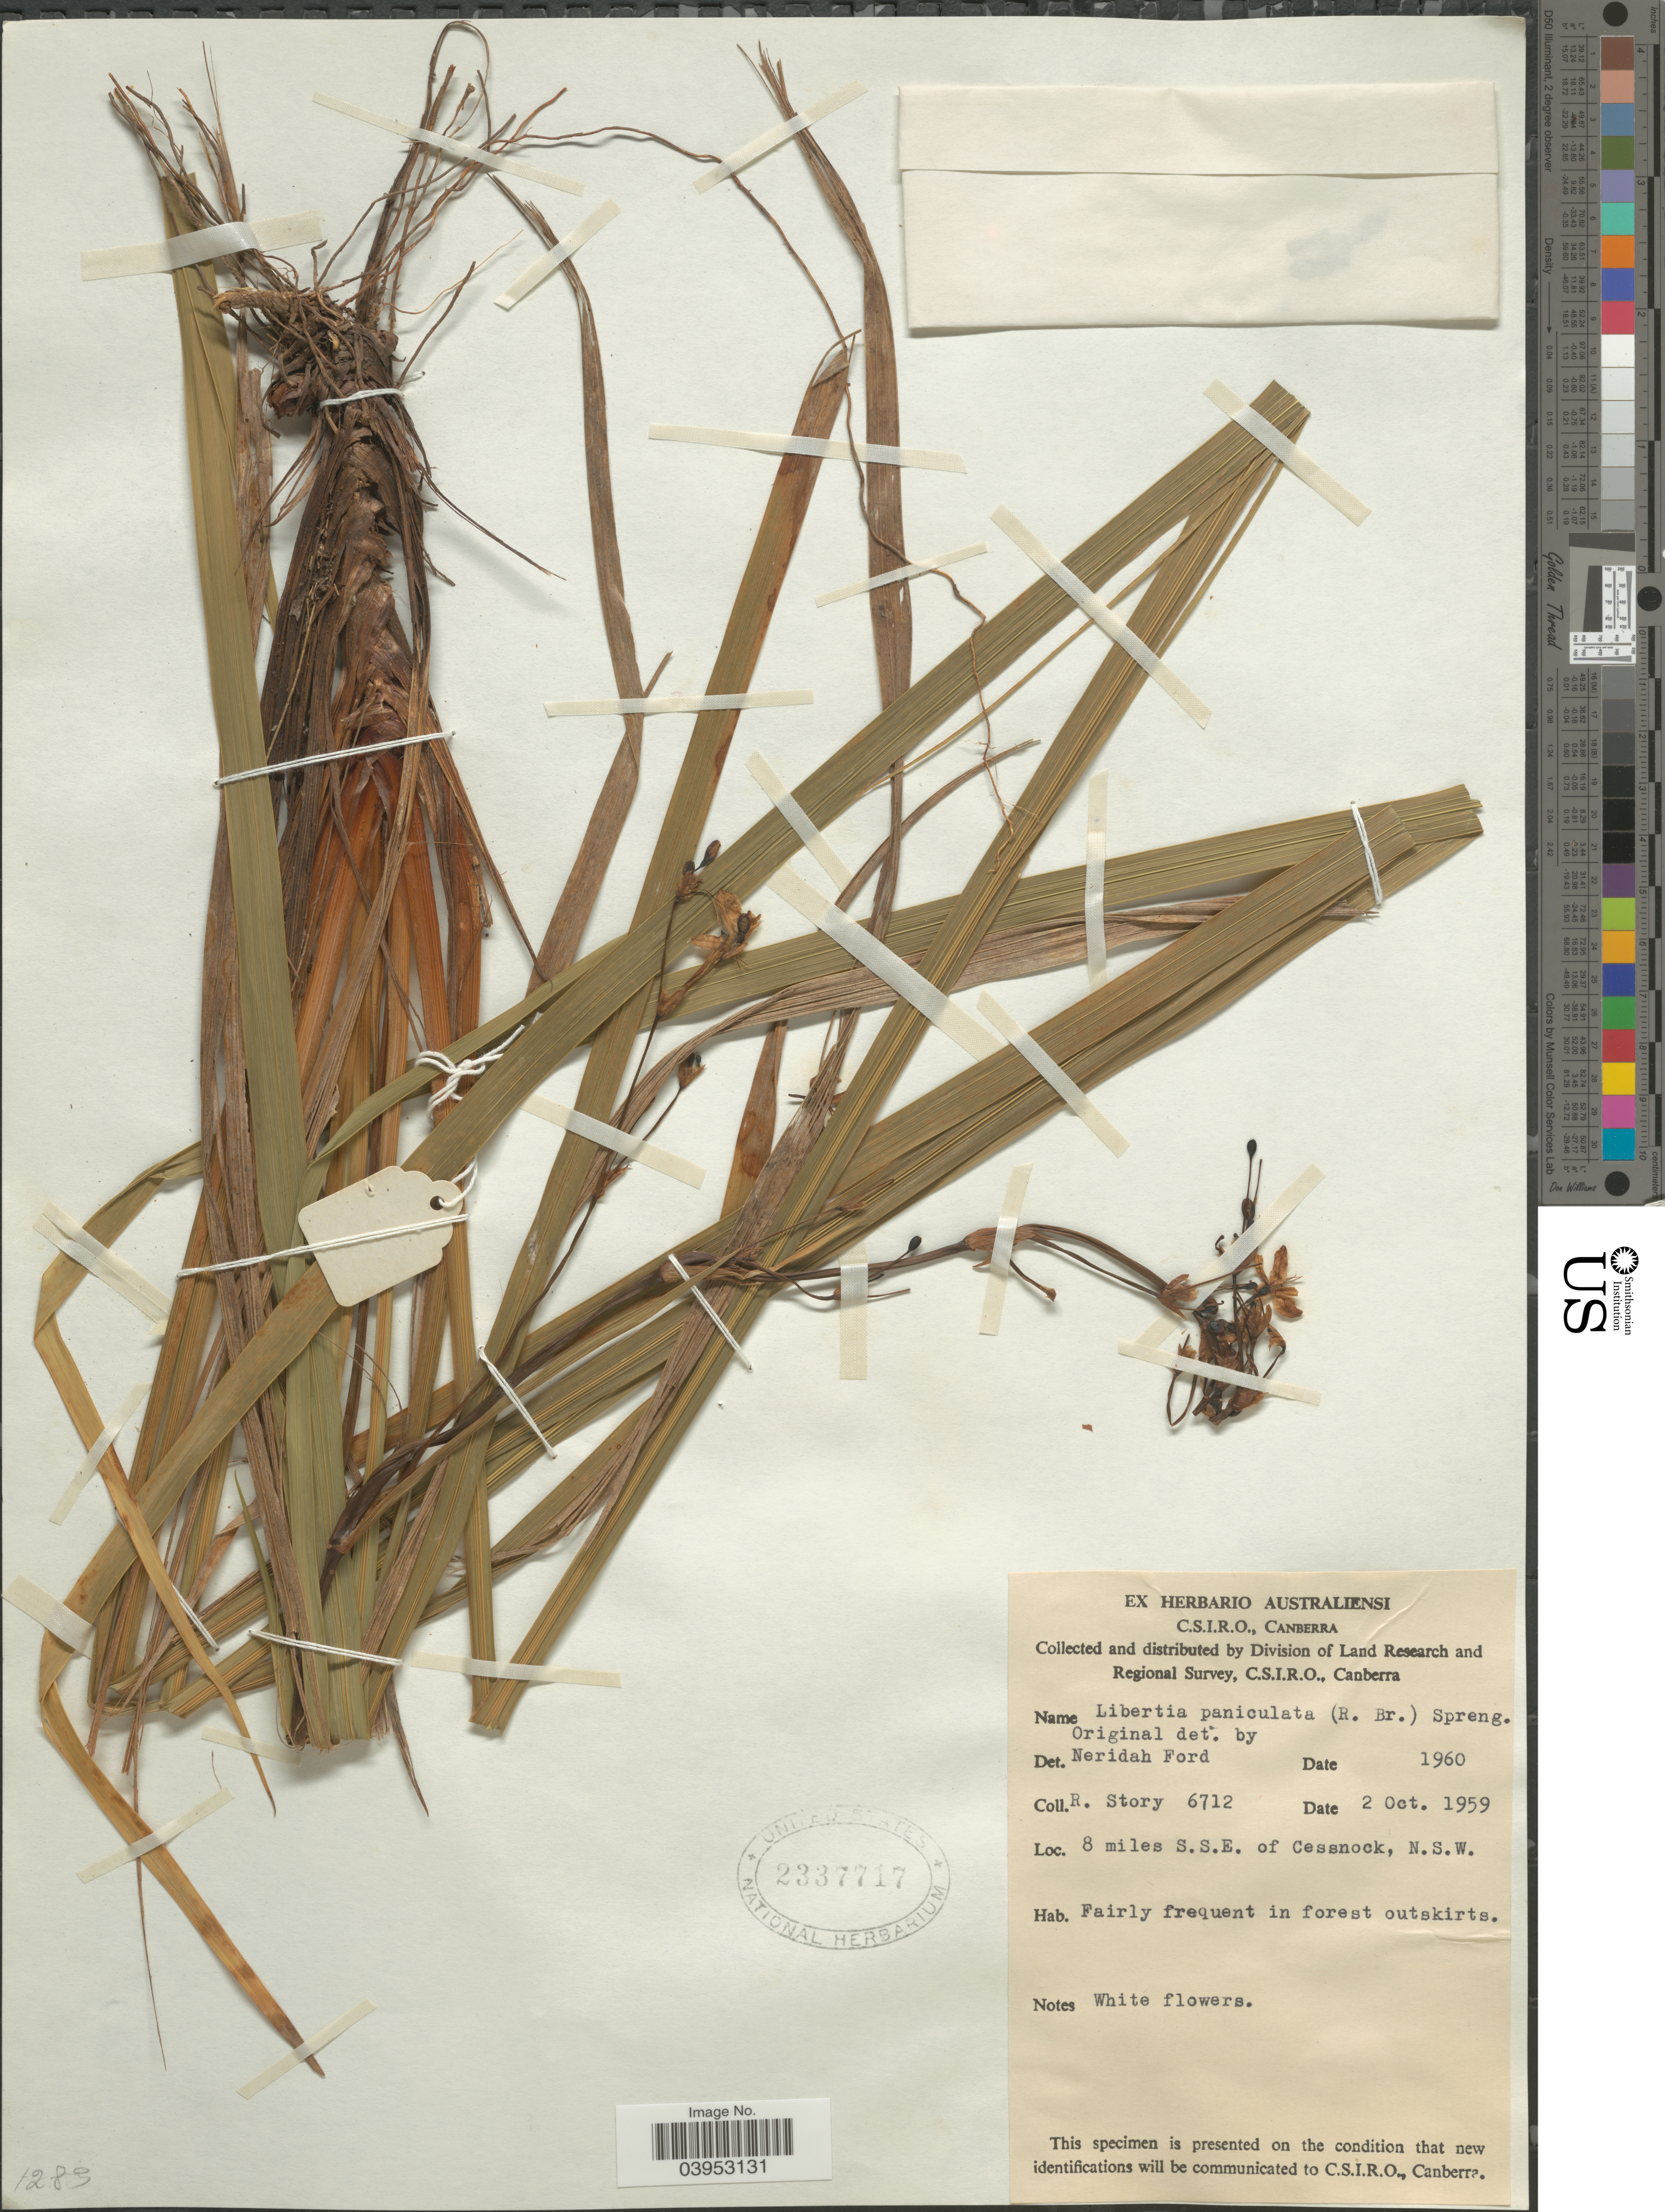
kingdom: Plantae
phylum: Tracheophyta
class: Liliopsida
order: Asparagales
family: Iridaceae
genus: Libertia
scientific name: Libertia paniculata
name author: Spreng.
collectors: R. Story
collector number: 6712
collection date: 1959-10-02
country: Australia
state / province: New South Wales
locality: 8 miles S.S.E. of Cessnock, N.S.W.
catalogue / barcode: US 2337717